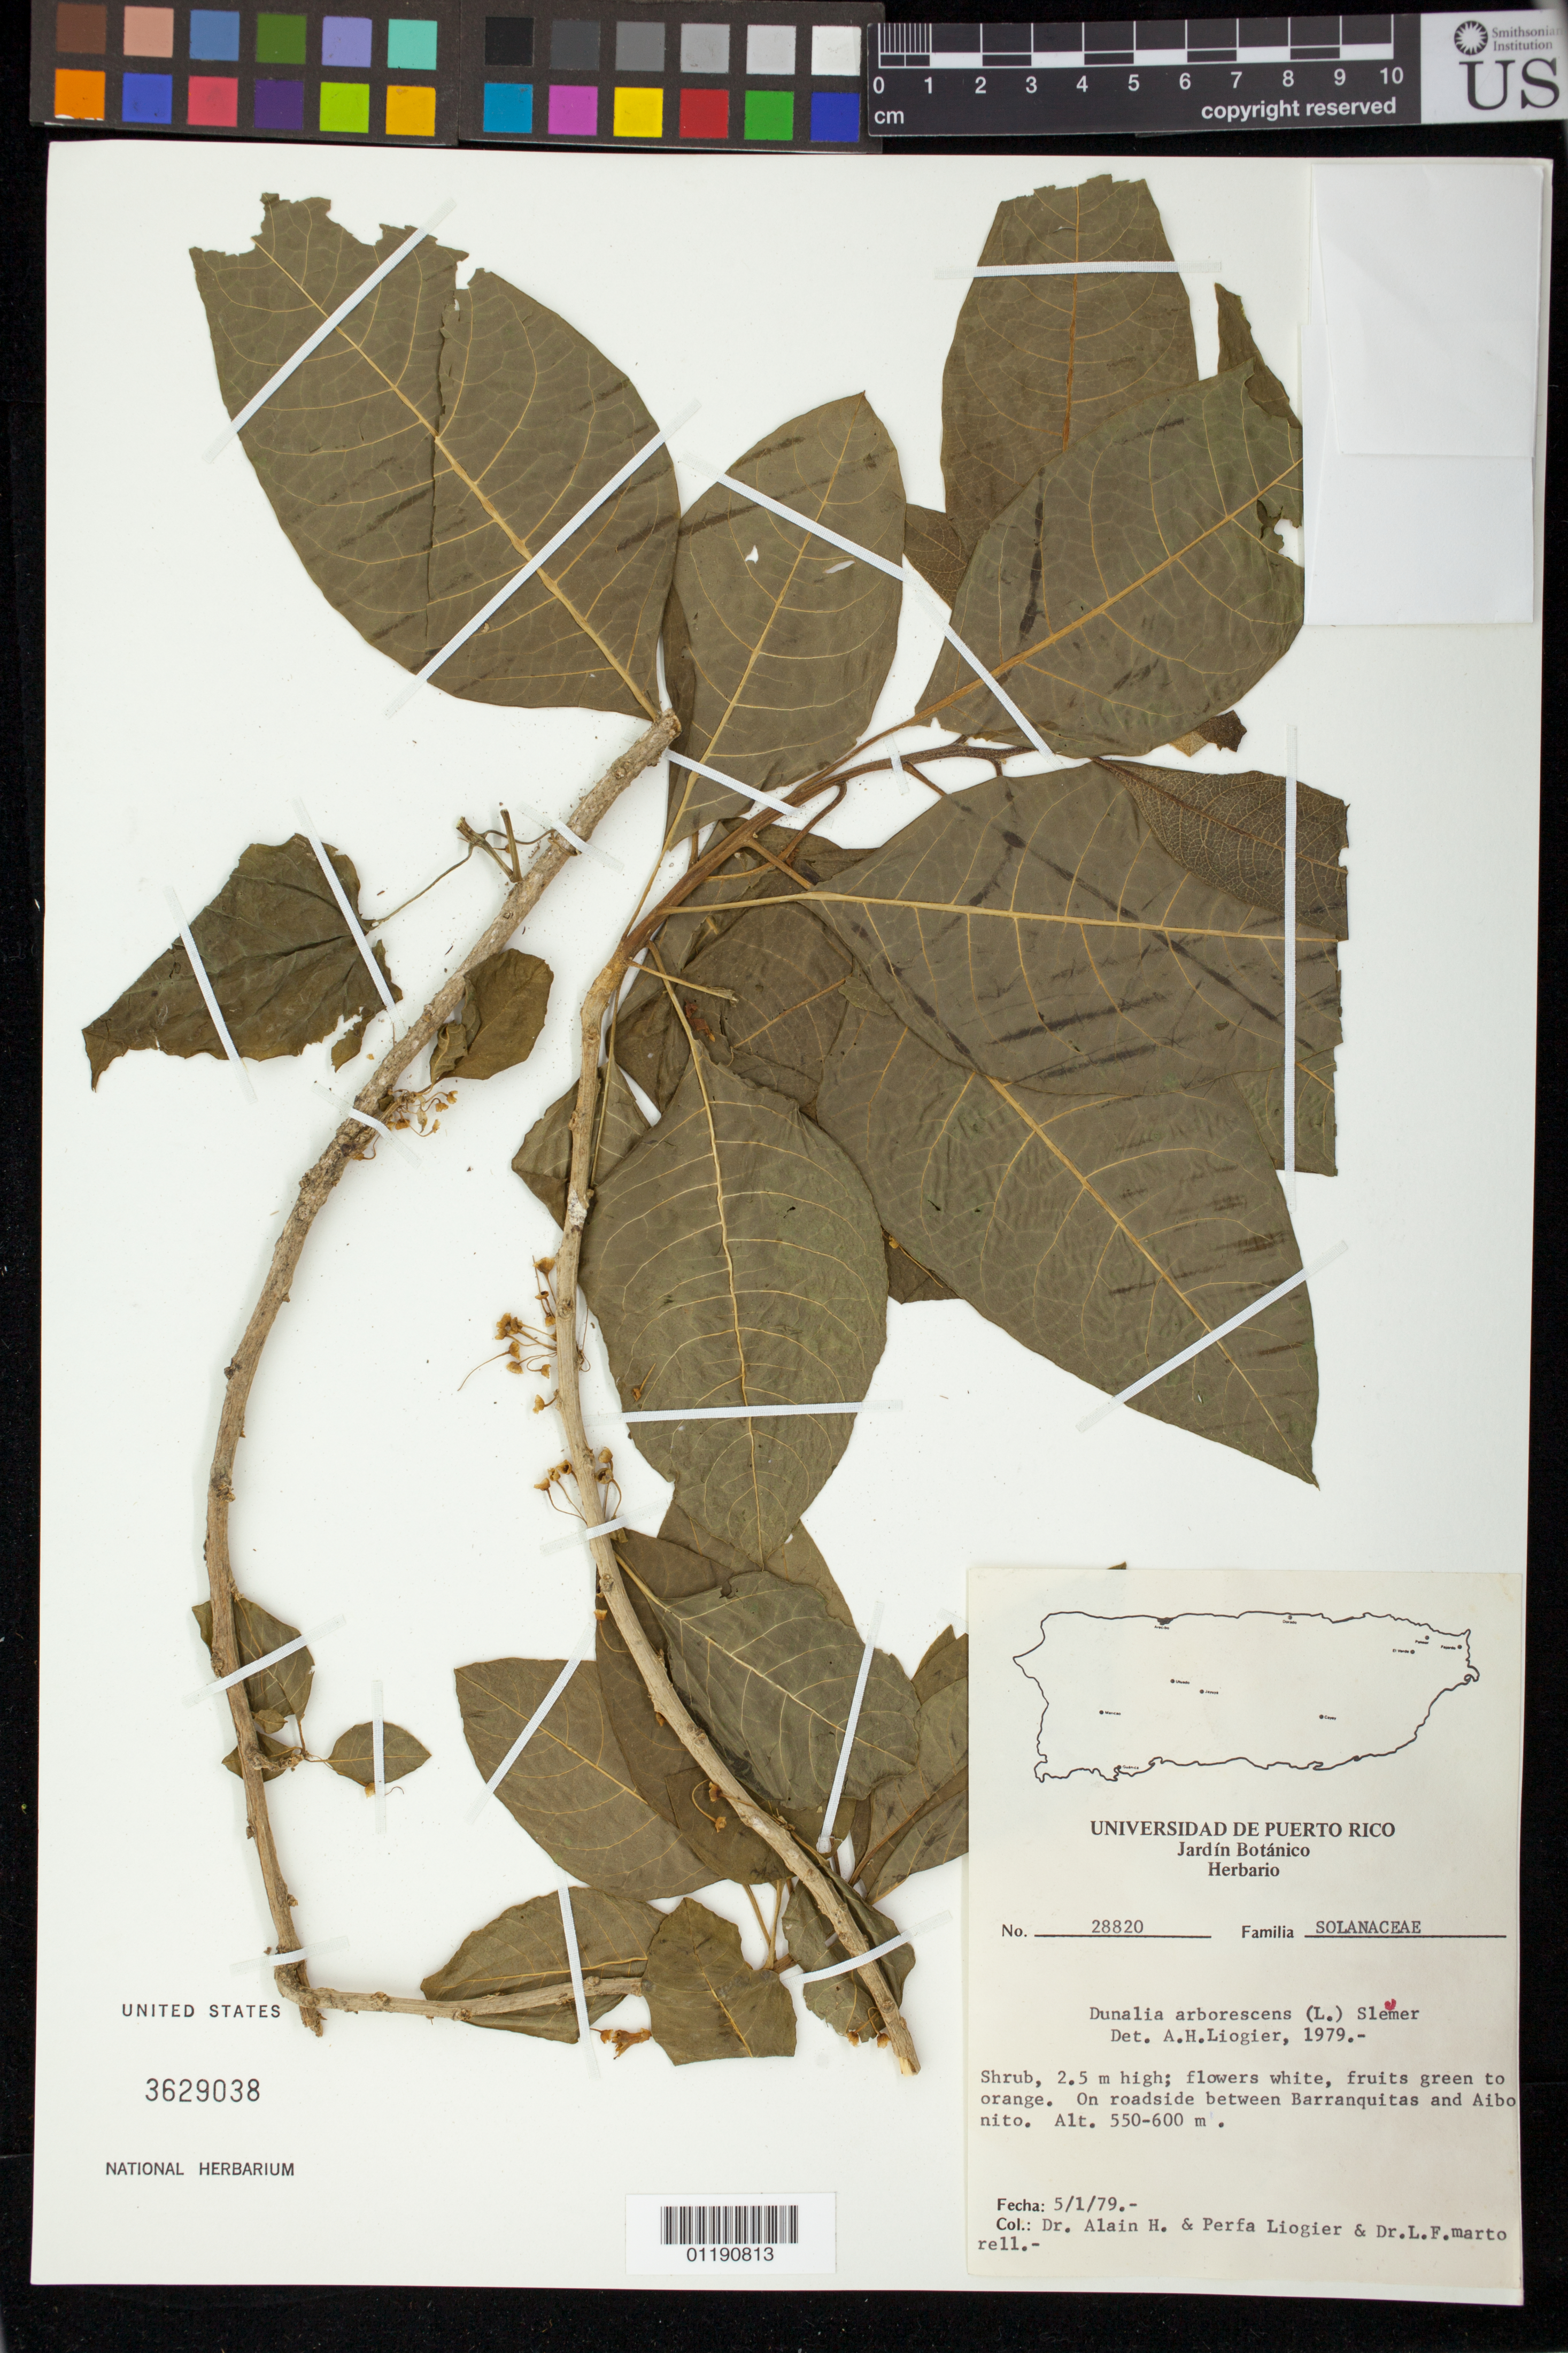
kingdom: Plantae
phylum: Tracheophyta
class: Magnoliopsida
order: Solanales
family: Solanaceae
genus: Acnistus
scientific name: Acnistus frutescens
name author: Bello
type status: Isoneotype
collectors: A. H. Liogier, M. P. Liogier & L. Martorell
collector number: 28820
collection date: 1979-05-01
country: Puerto Rico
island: Puerto Rico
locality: On roadside between Barranquitas and Aibonito.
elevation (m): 550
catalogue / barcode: US 3629038